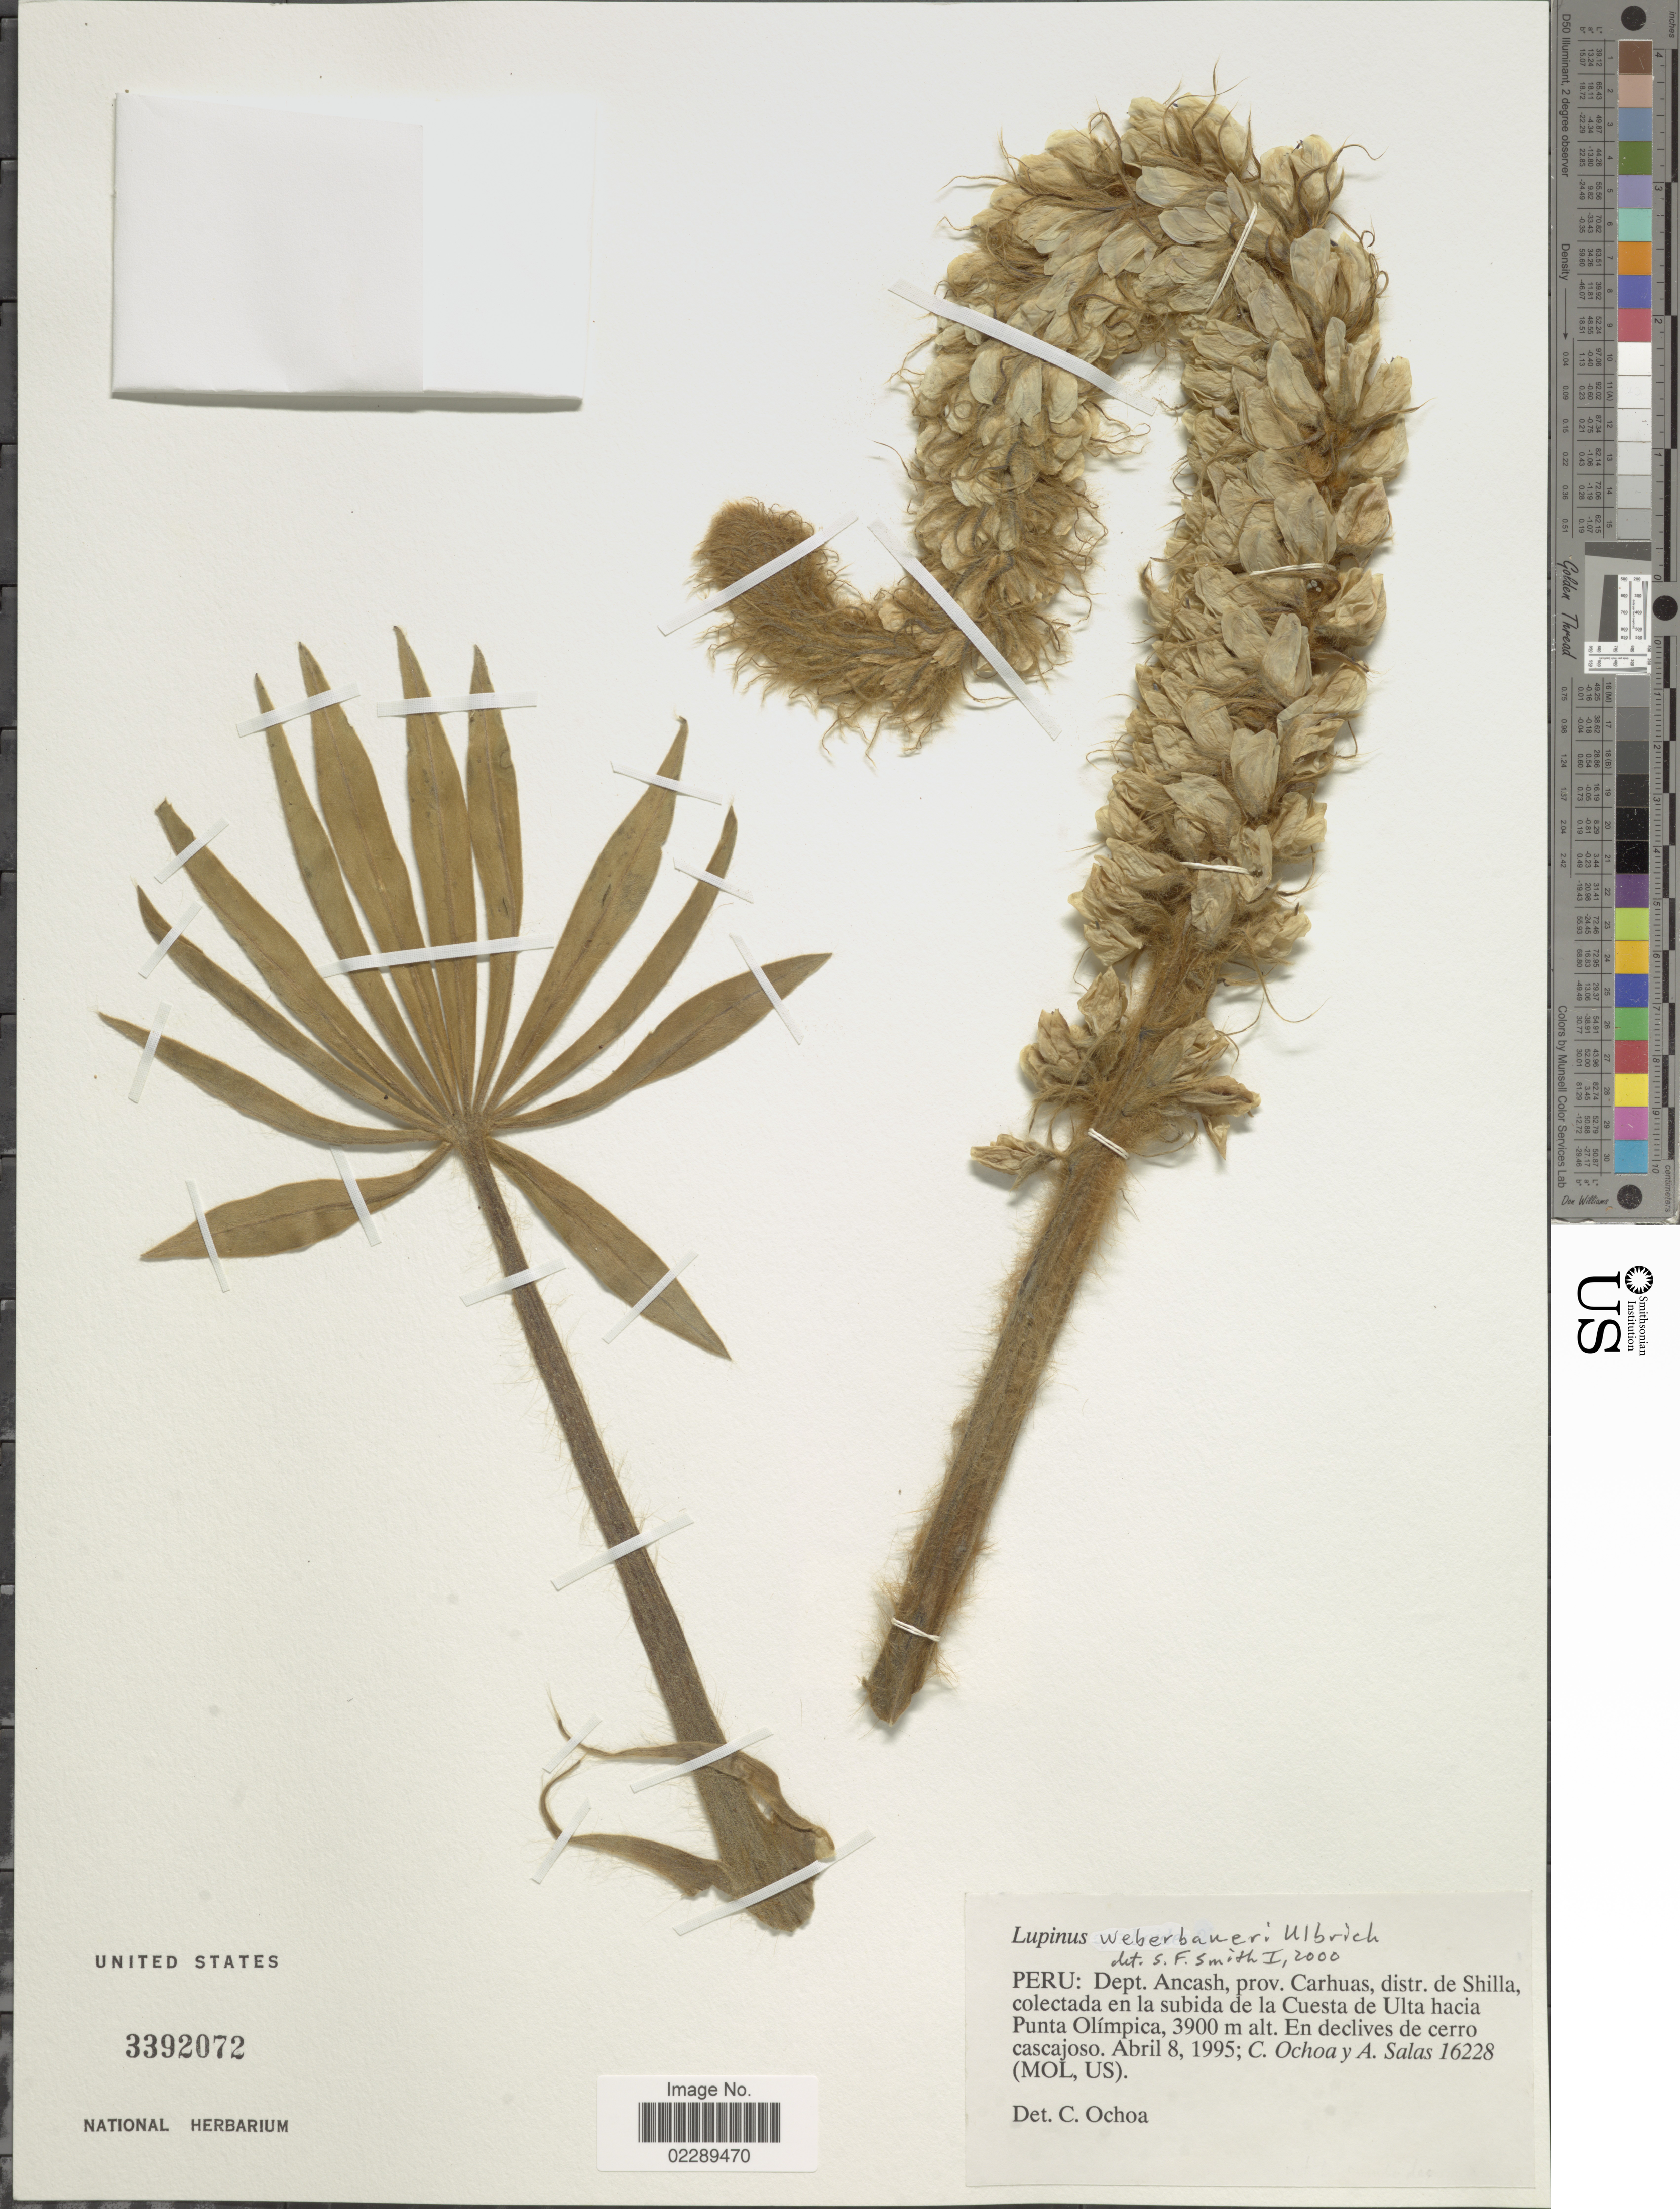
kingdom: Plantae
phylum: Tracheophyta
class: Magnoliopsida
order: Fabales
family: Fabaceae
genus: Lupinus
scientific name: Lupinus weberbaueri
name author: Ulbr.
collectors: C. Ochoa & A. Salas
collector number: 16228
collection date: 1995-04-08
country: Peru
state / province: Ancash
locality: Peru: Dept. Ancash, prov. Carhuas, distr. de Shilla, colectada en la subida de la Cuesta de Ulta hacia Punta Olímpica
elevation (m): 3900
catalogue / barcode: US 3392072